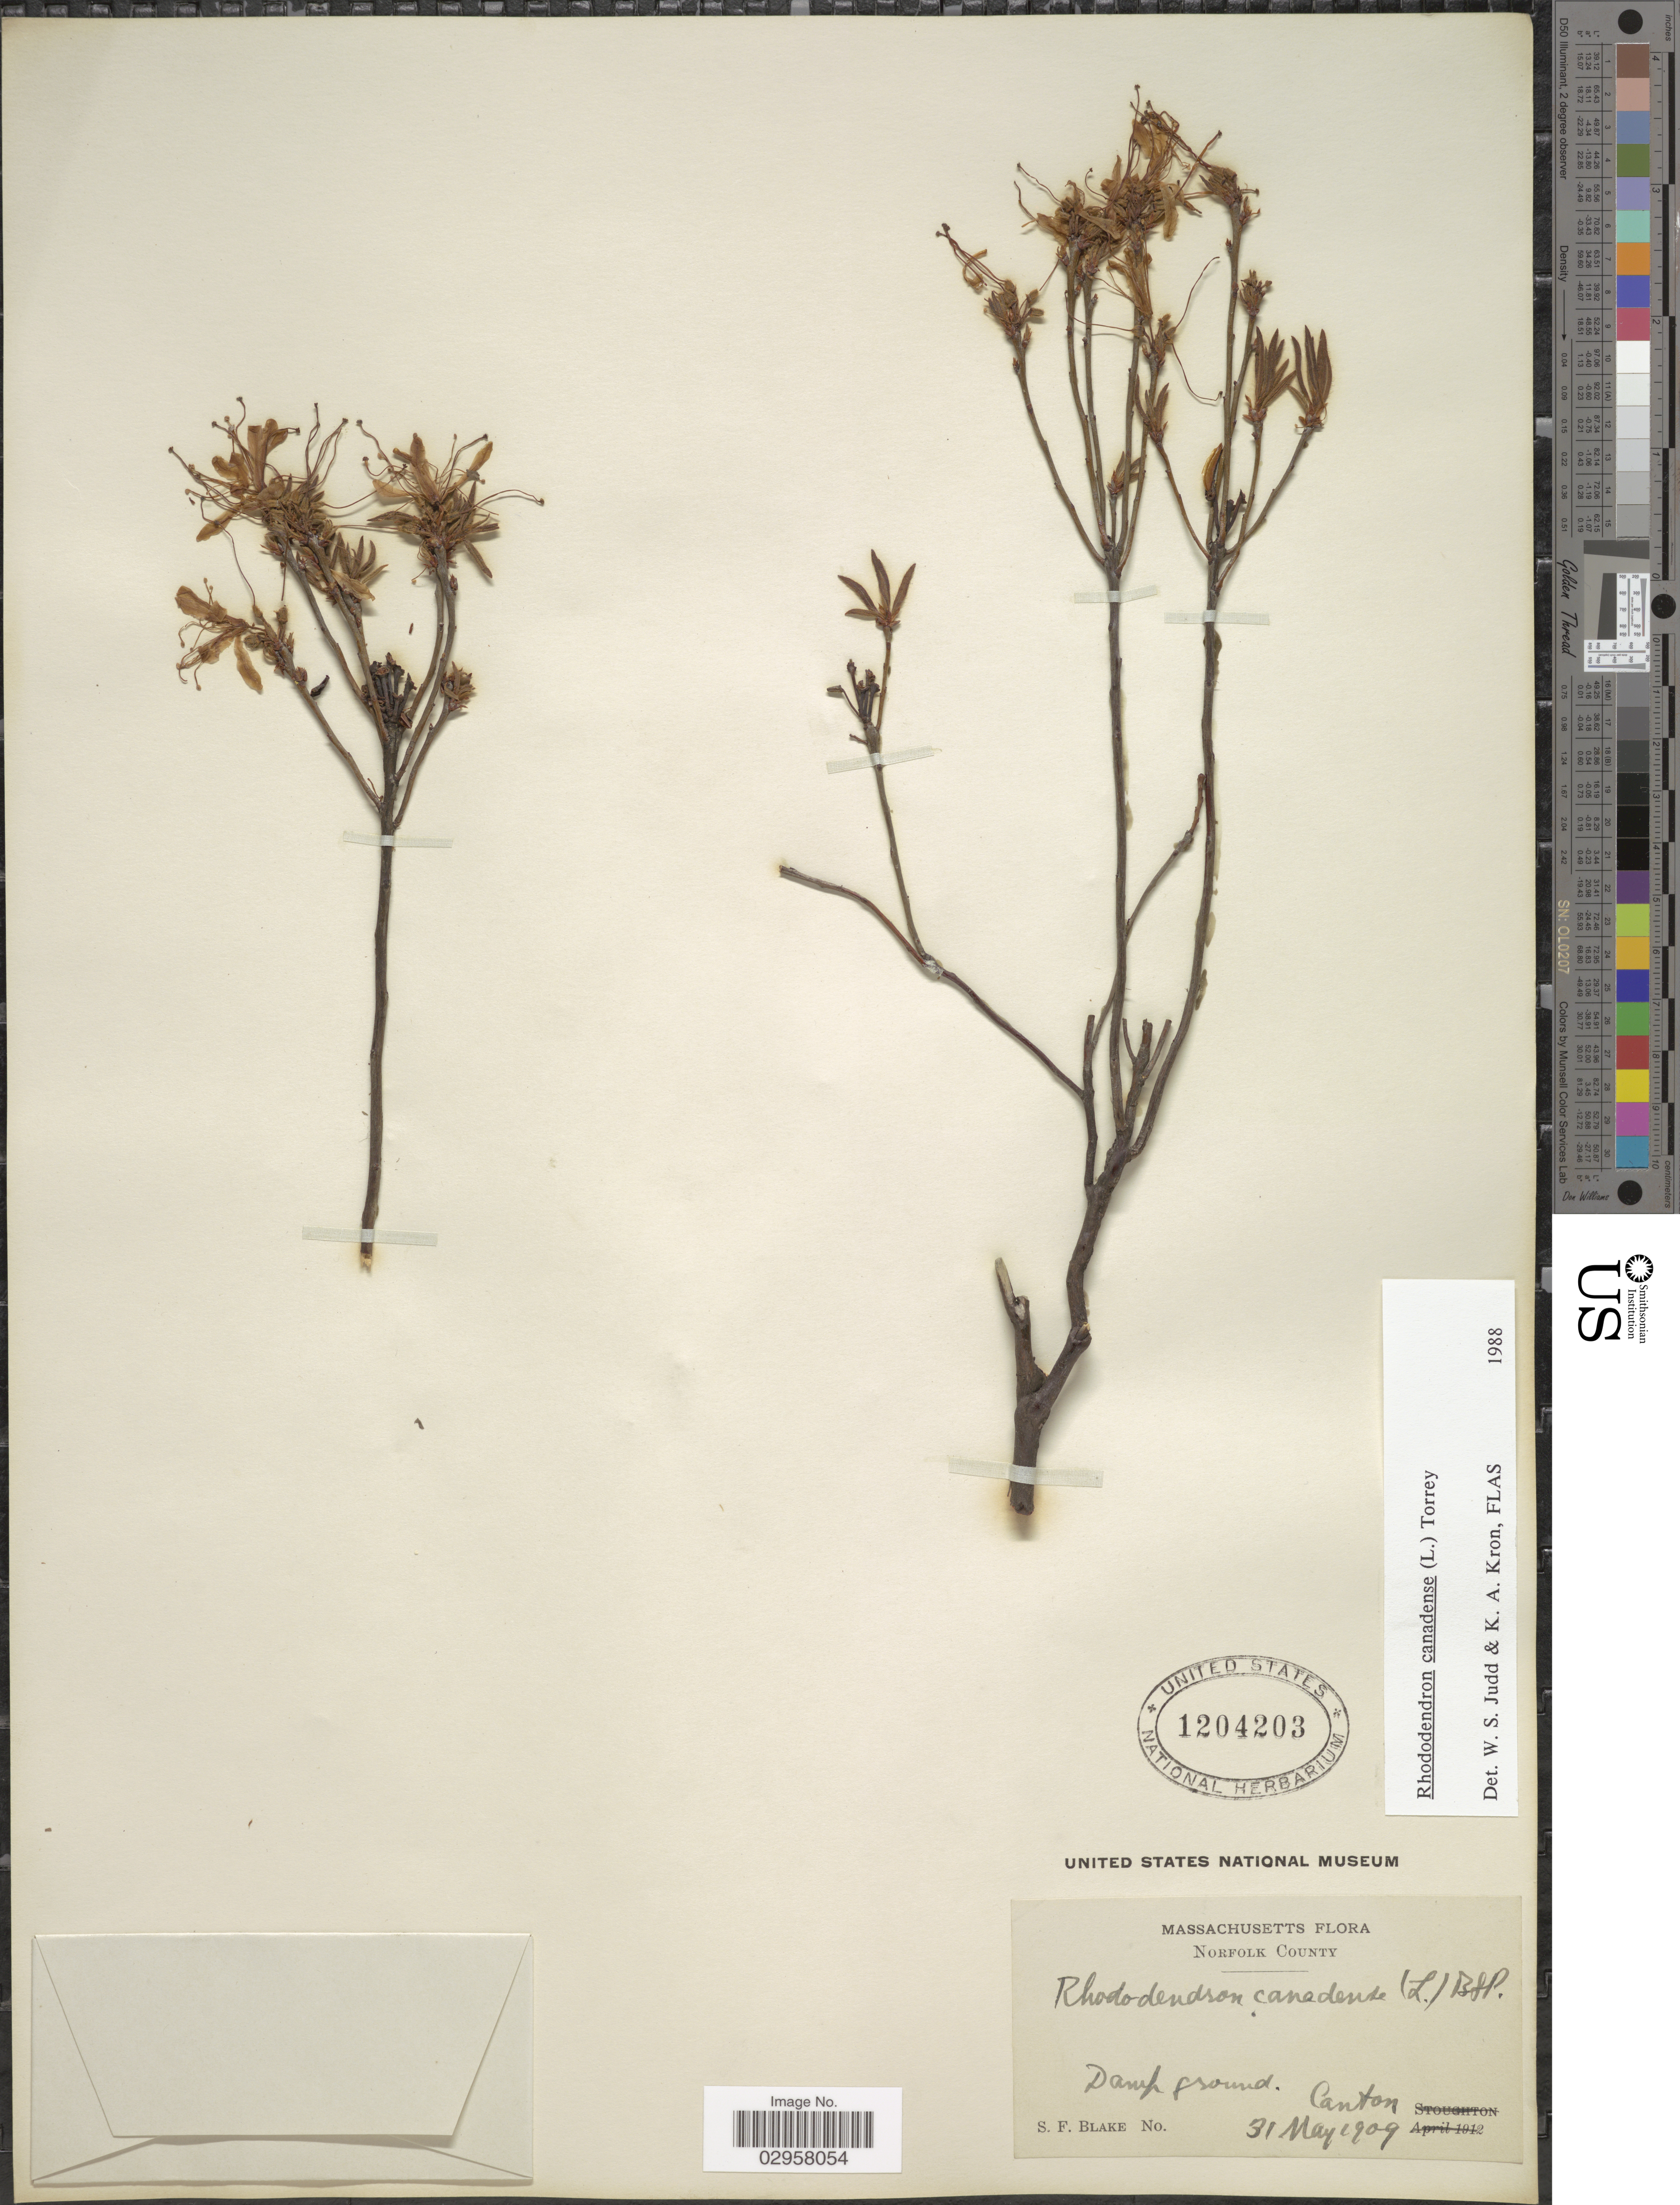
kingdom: Plantae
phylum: Tracheophyta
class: Magnoliopsida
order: Ericales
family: Ericaceae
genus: Rhododendron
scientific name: Rhododendron canadense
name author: (L.) Torr.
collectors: S. Blake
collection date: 1909-05-31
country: United States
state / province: Massachusetts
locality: Norfolk County. Damp ground. Canton.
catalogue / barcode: US 1204203